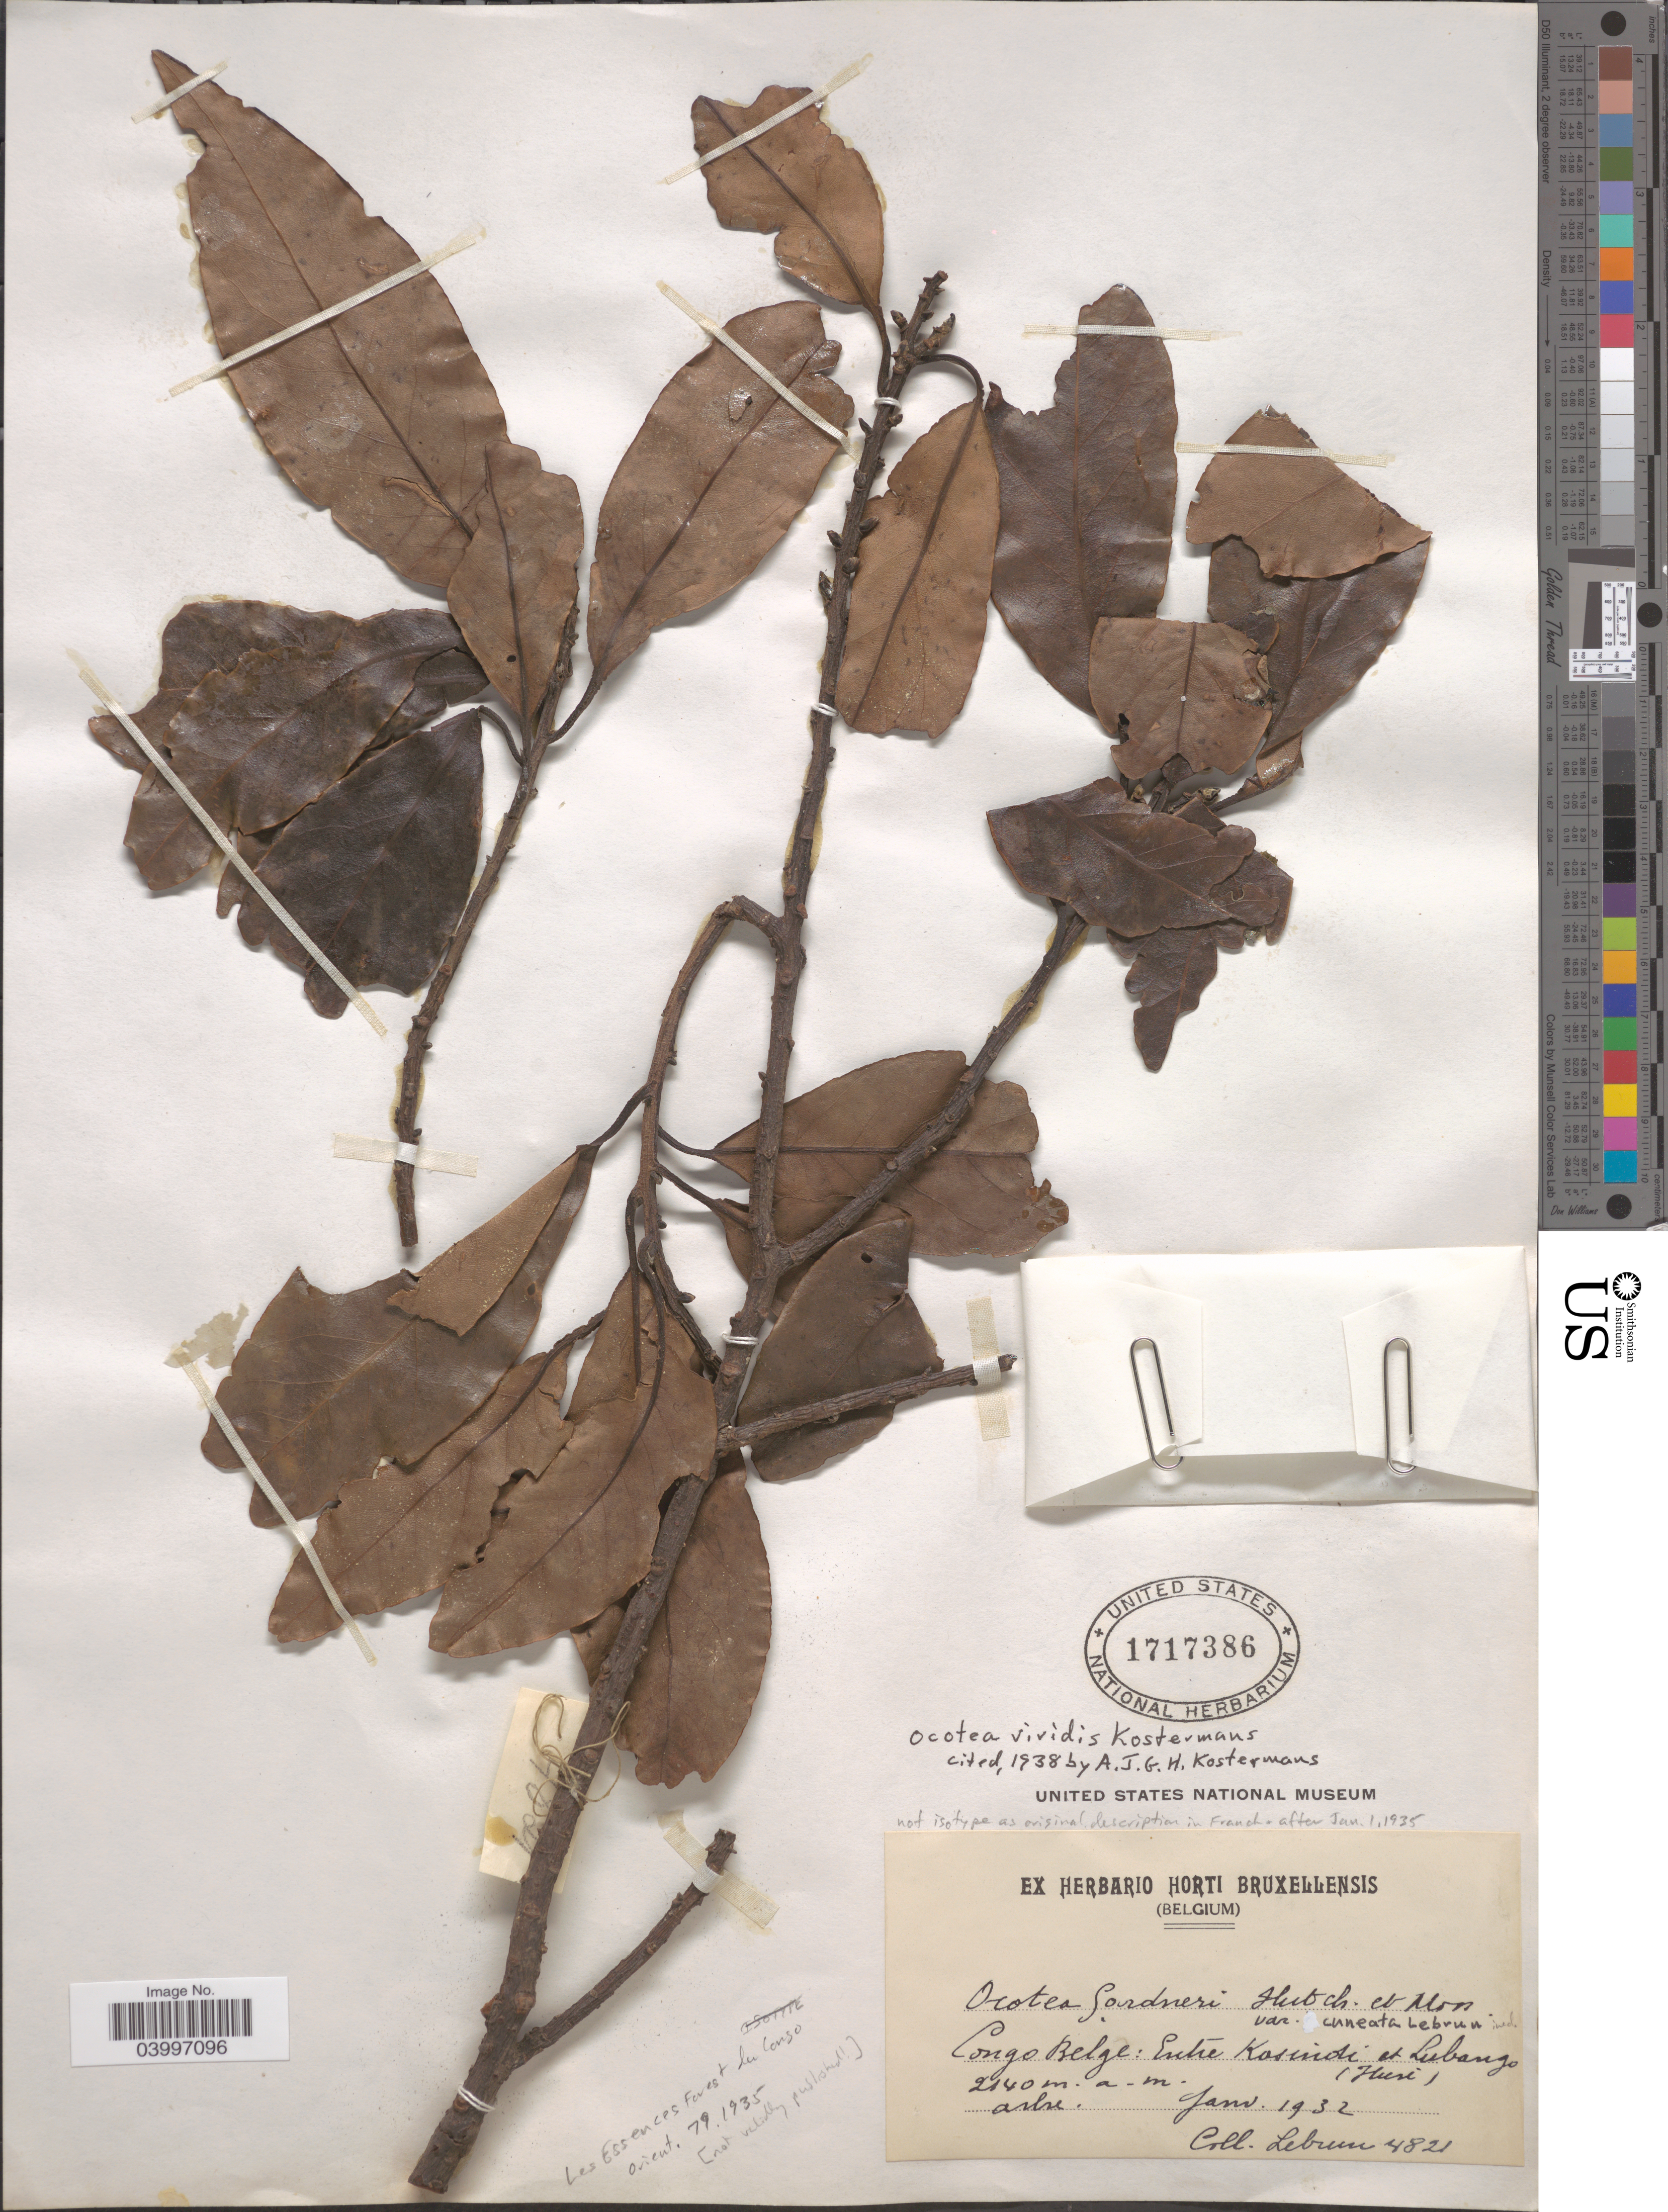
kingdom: Plantae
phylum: Tracheophyta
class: Magnoliopsida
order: Laurales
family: Lauraceae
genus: Ocotea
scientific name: Ocotea viridis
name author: Kosterm.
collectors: J.A. Lebrun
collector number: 4821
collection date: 1932-01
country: Congo, Democratic Republic of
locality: Congo Belge: Entre Kasindi et Lubango (Huri).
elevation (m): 2140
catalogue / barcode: US 1717386